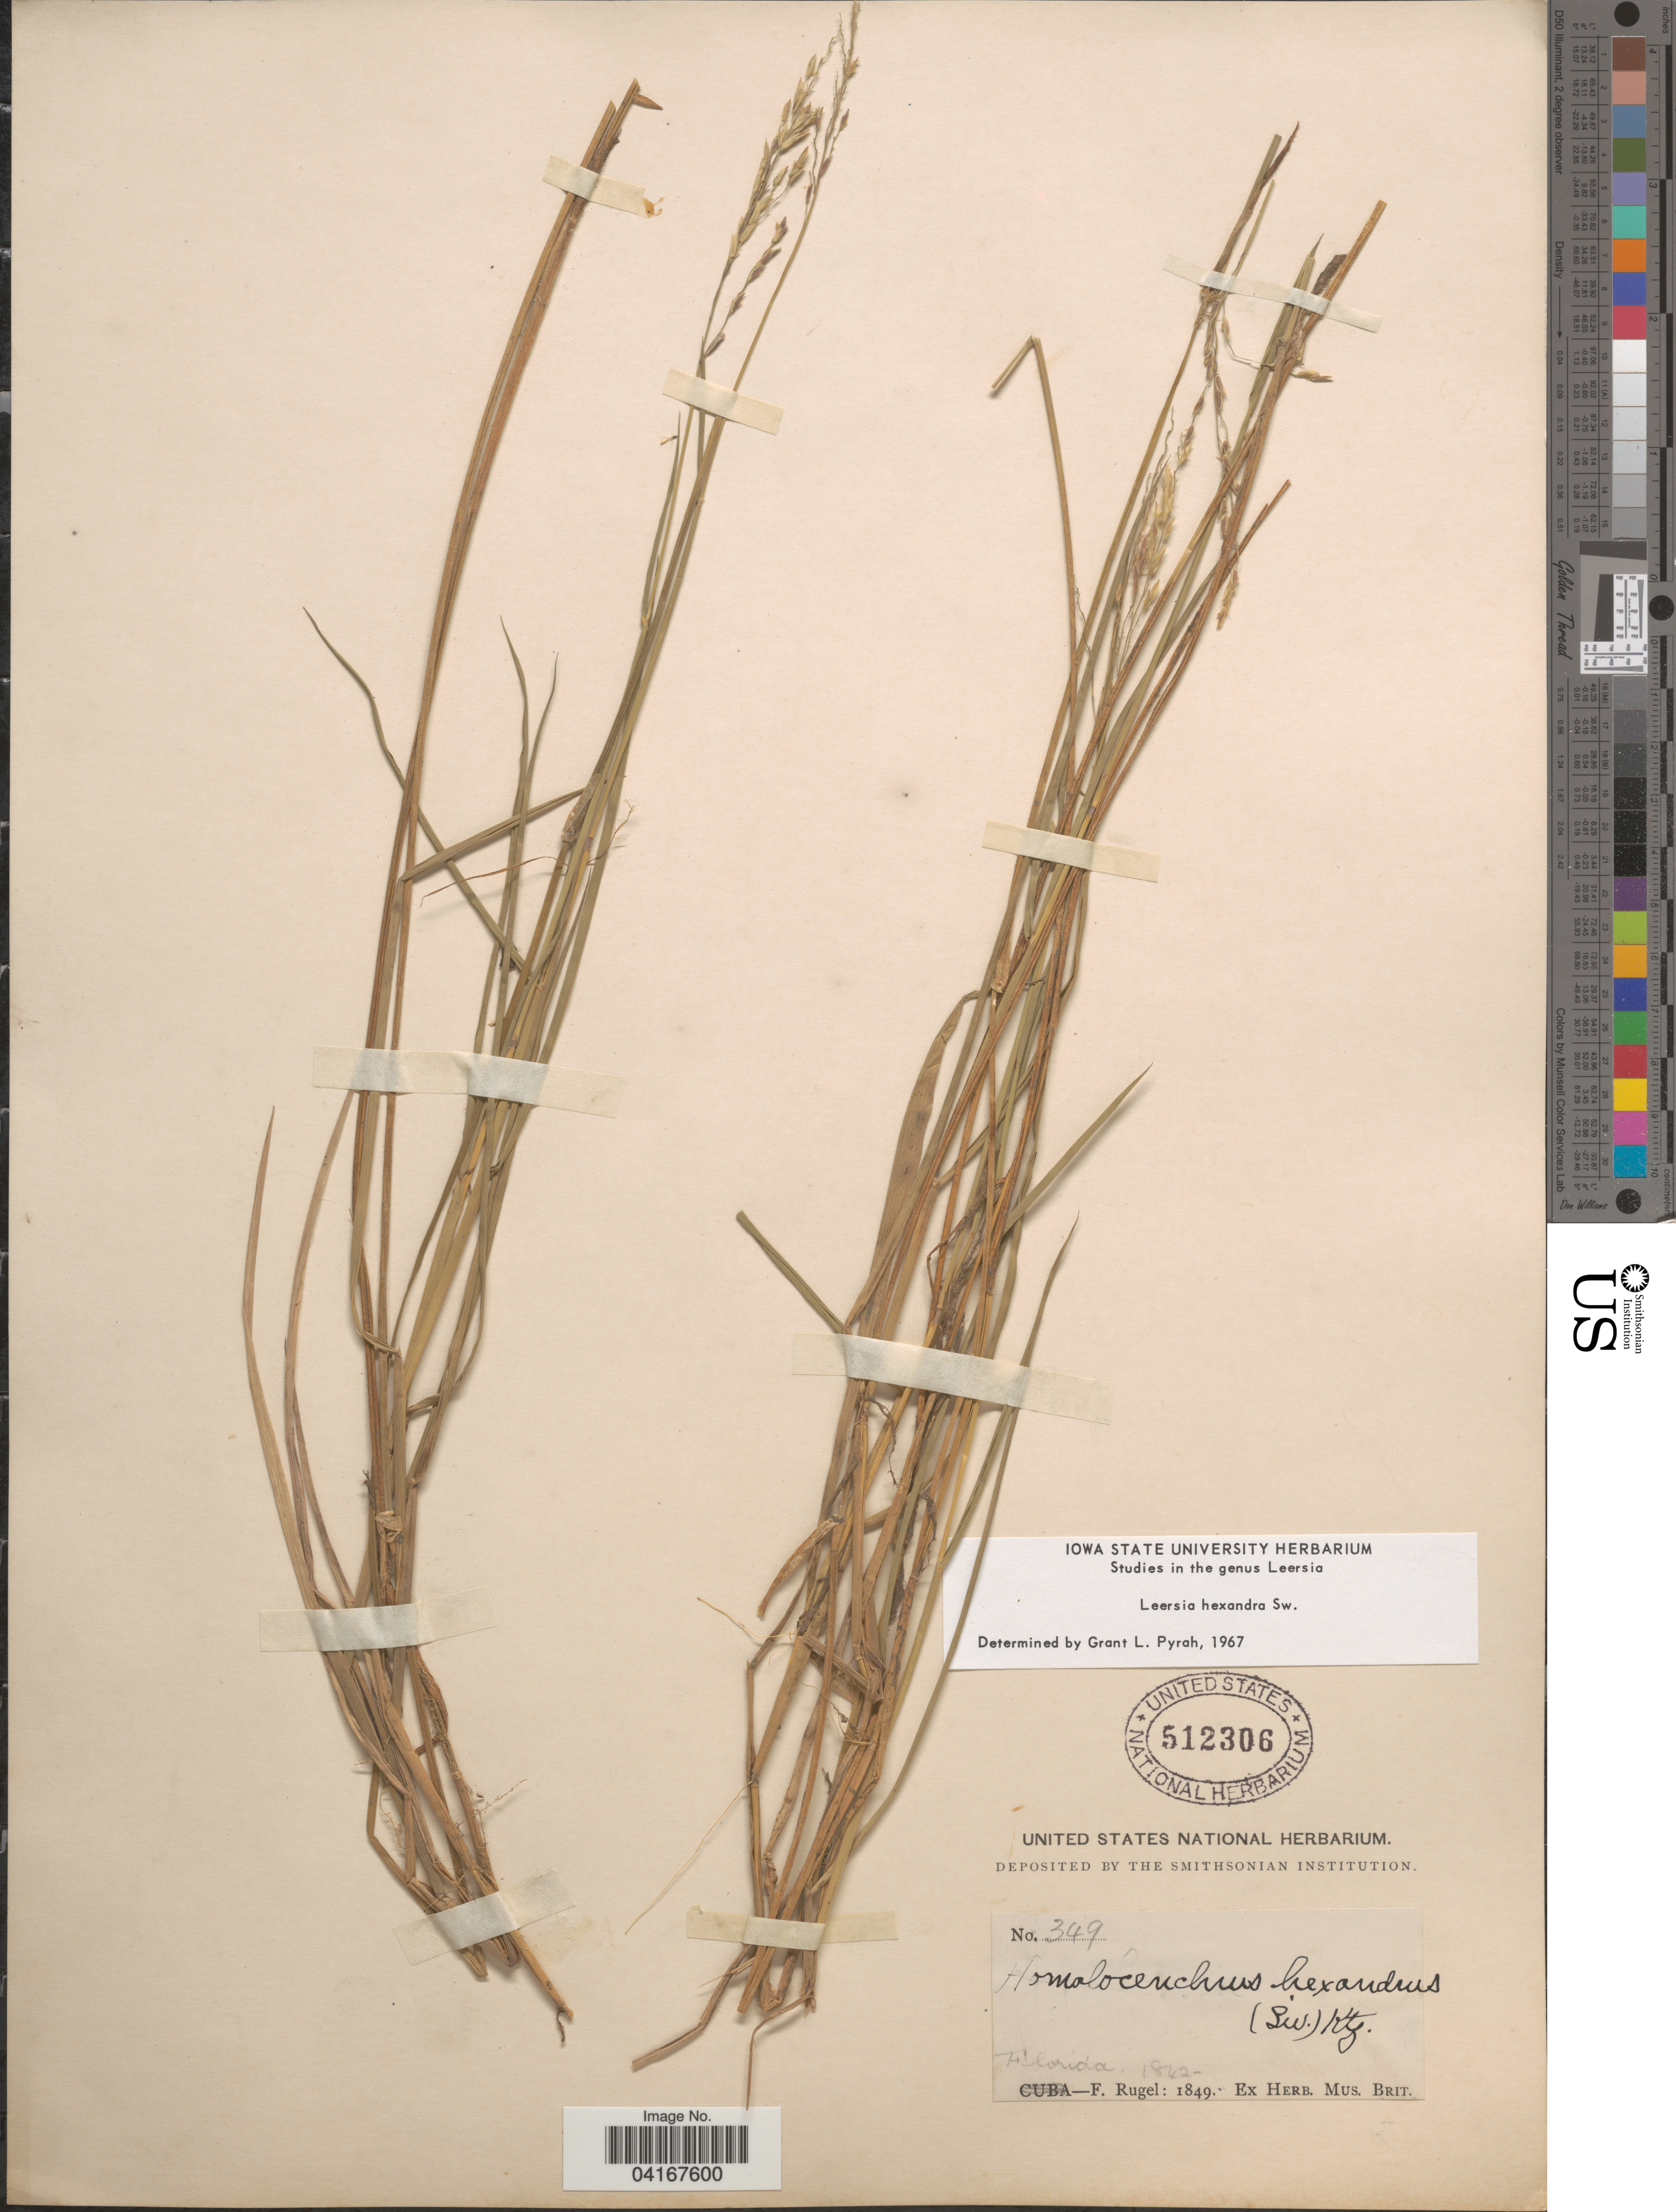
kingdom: Plantae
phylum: Tracheophyta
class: Liliopsida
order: Poales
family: Poaceae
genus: Leersia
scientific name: Leersia hexandra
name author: Sw.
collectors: F. Rugel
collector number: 349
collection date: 1842/1849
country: United States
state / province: Florida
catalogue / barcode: US 512306